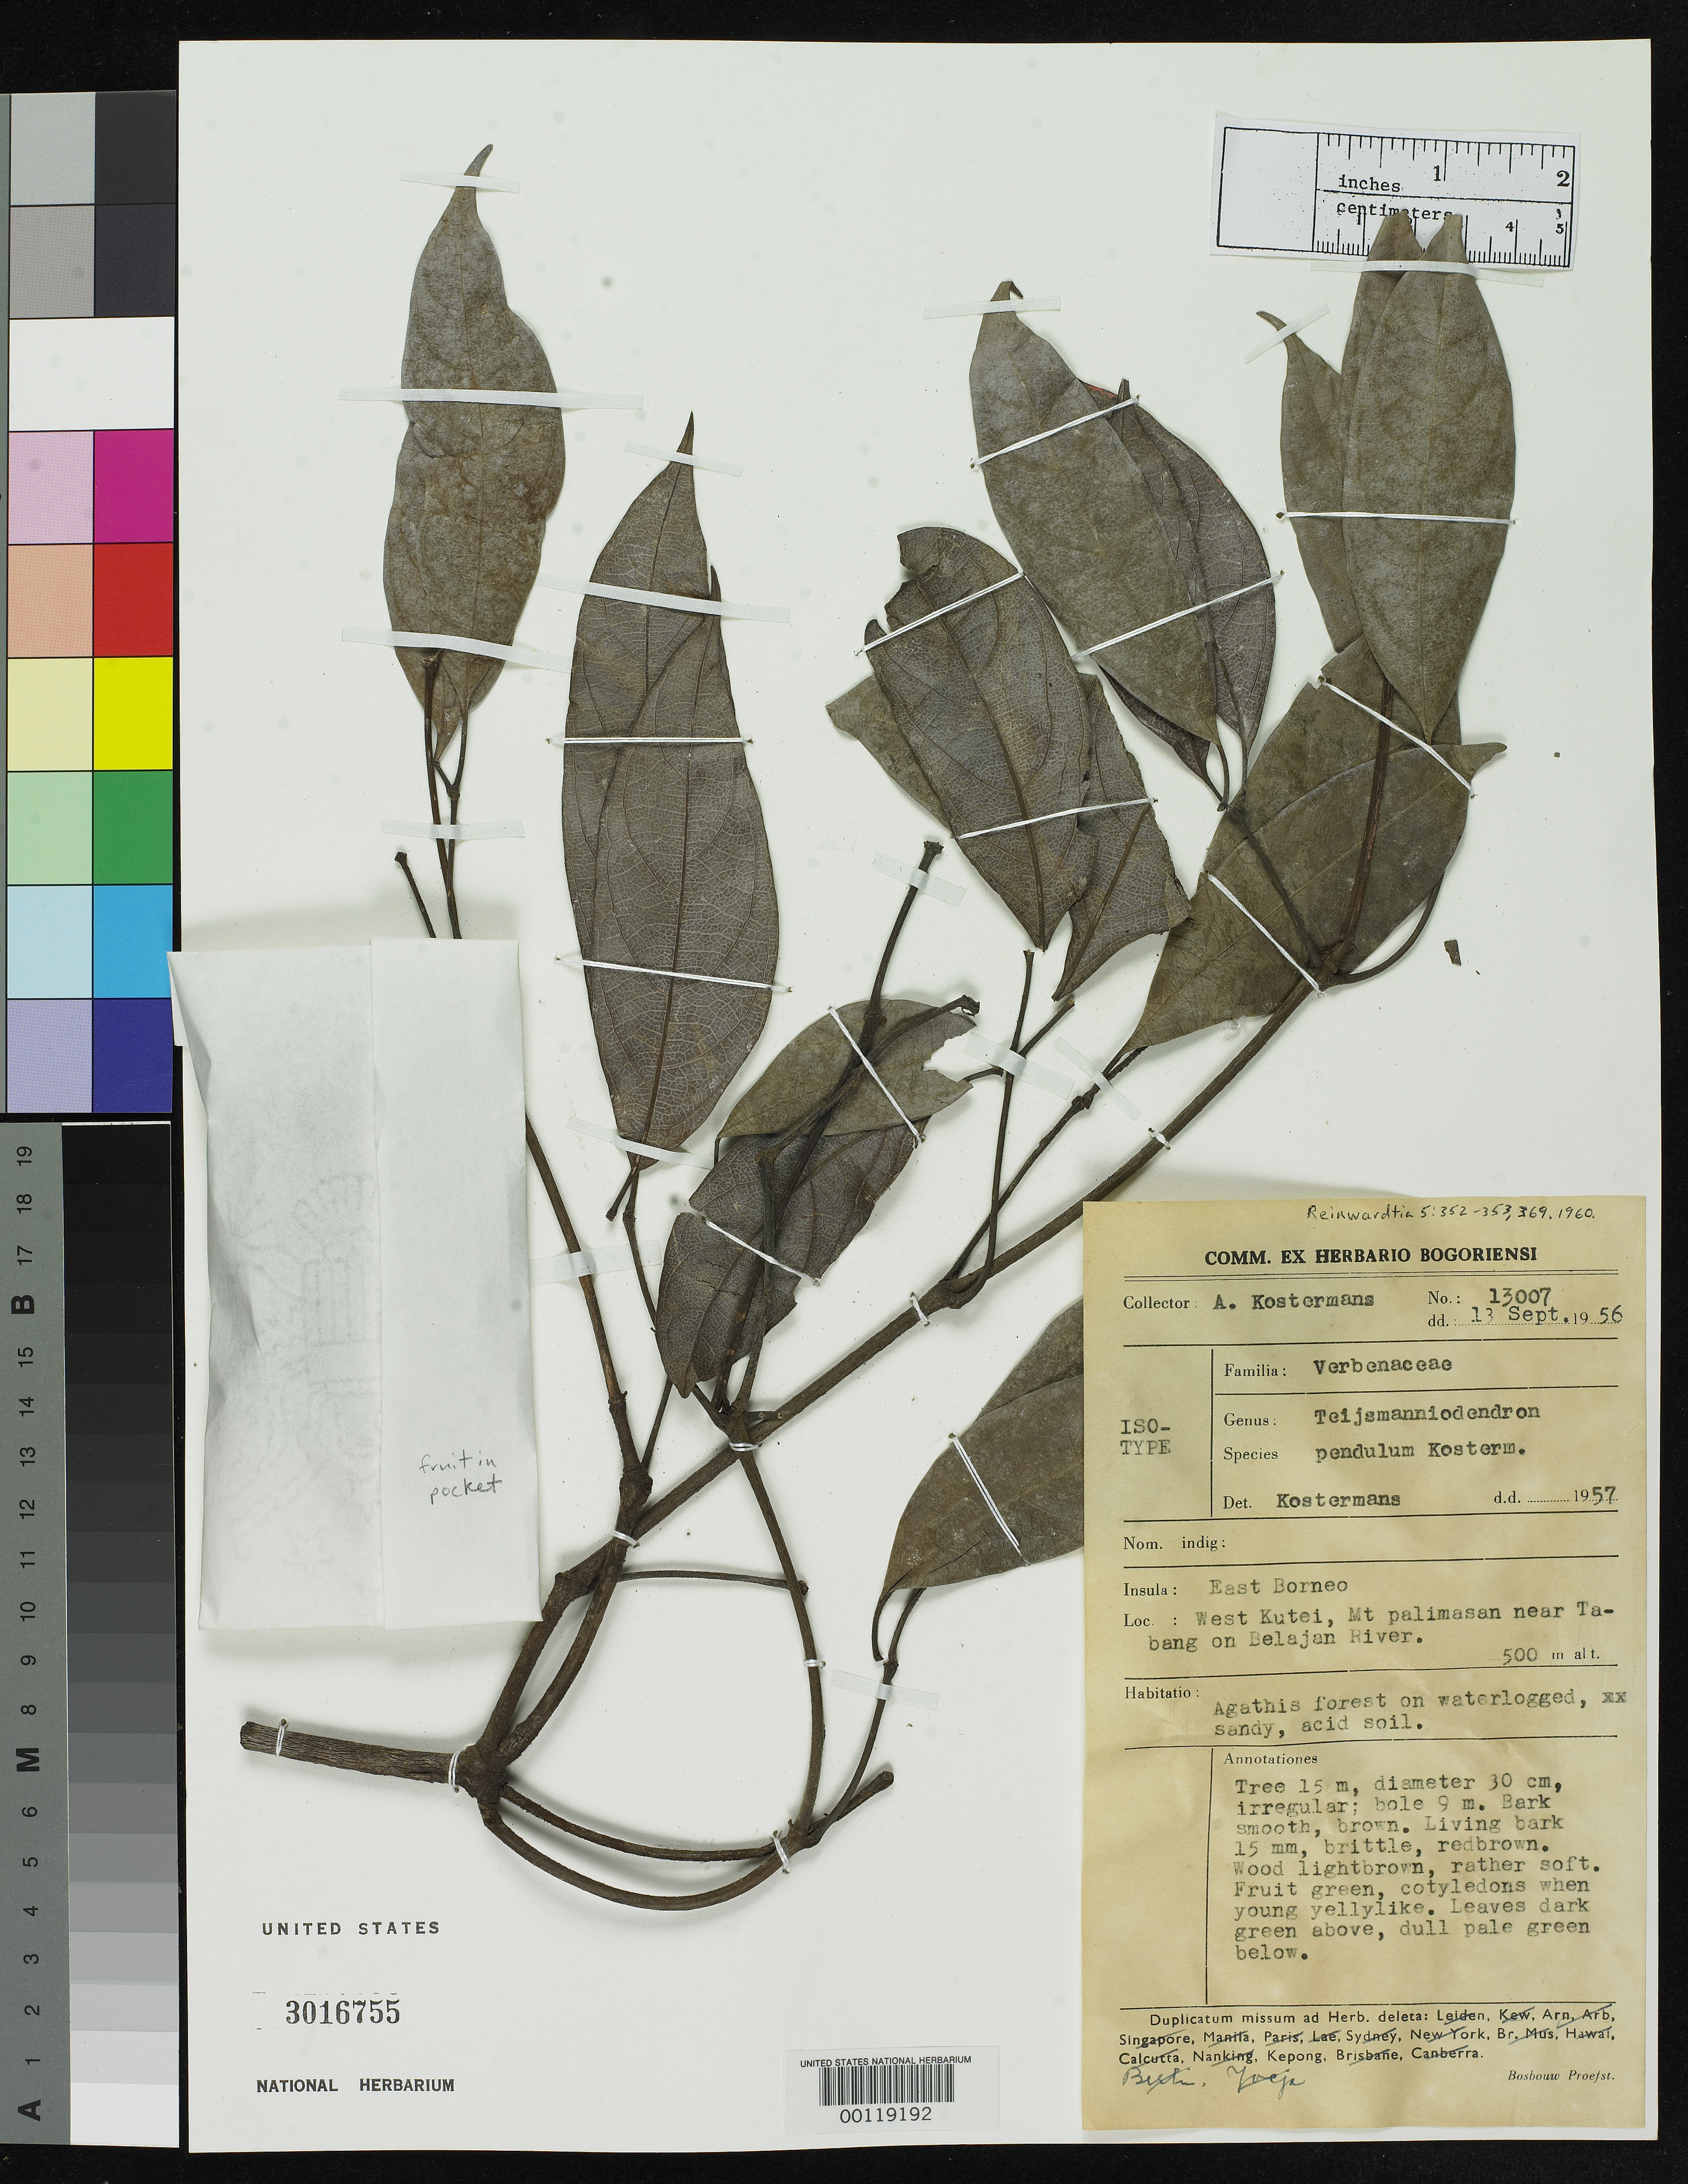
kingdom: Plantae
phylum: Tracheophyta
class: Magnoliopsida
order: Lamiales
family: Lamiaceae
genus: Teijsmanniodendron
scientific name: Teijsmanniodendron pendulum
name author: Kosterm.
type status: Isotype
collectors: A. J. G. Kostermans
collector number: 13007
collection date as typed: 13 Sep 1956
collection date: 1956-09-13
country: Indonesia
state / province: Kalimantan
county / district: Kalimantan Timur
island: Borneo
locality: West Kutei, Mt. Palimasan near Tabang on Belajan R.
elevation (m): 500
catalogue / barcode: US 3016755